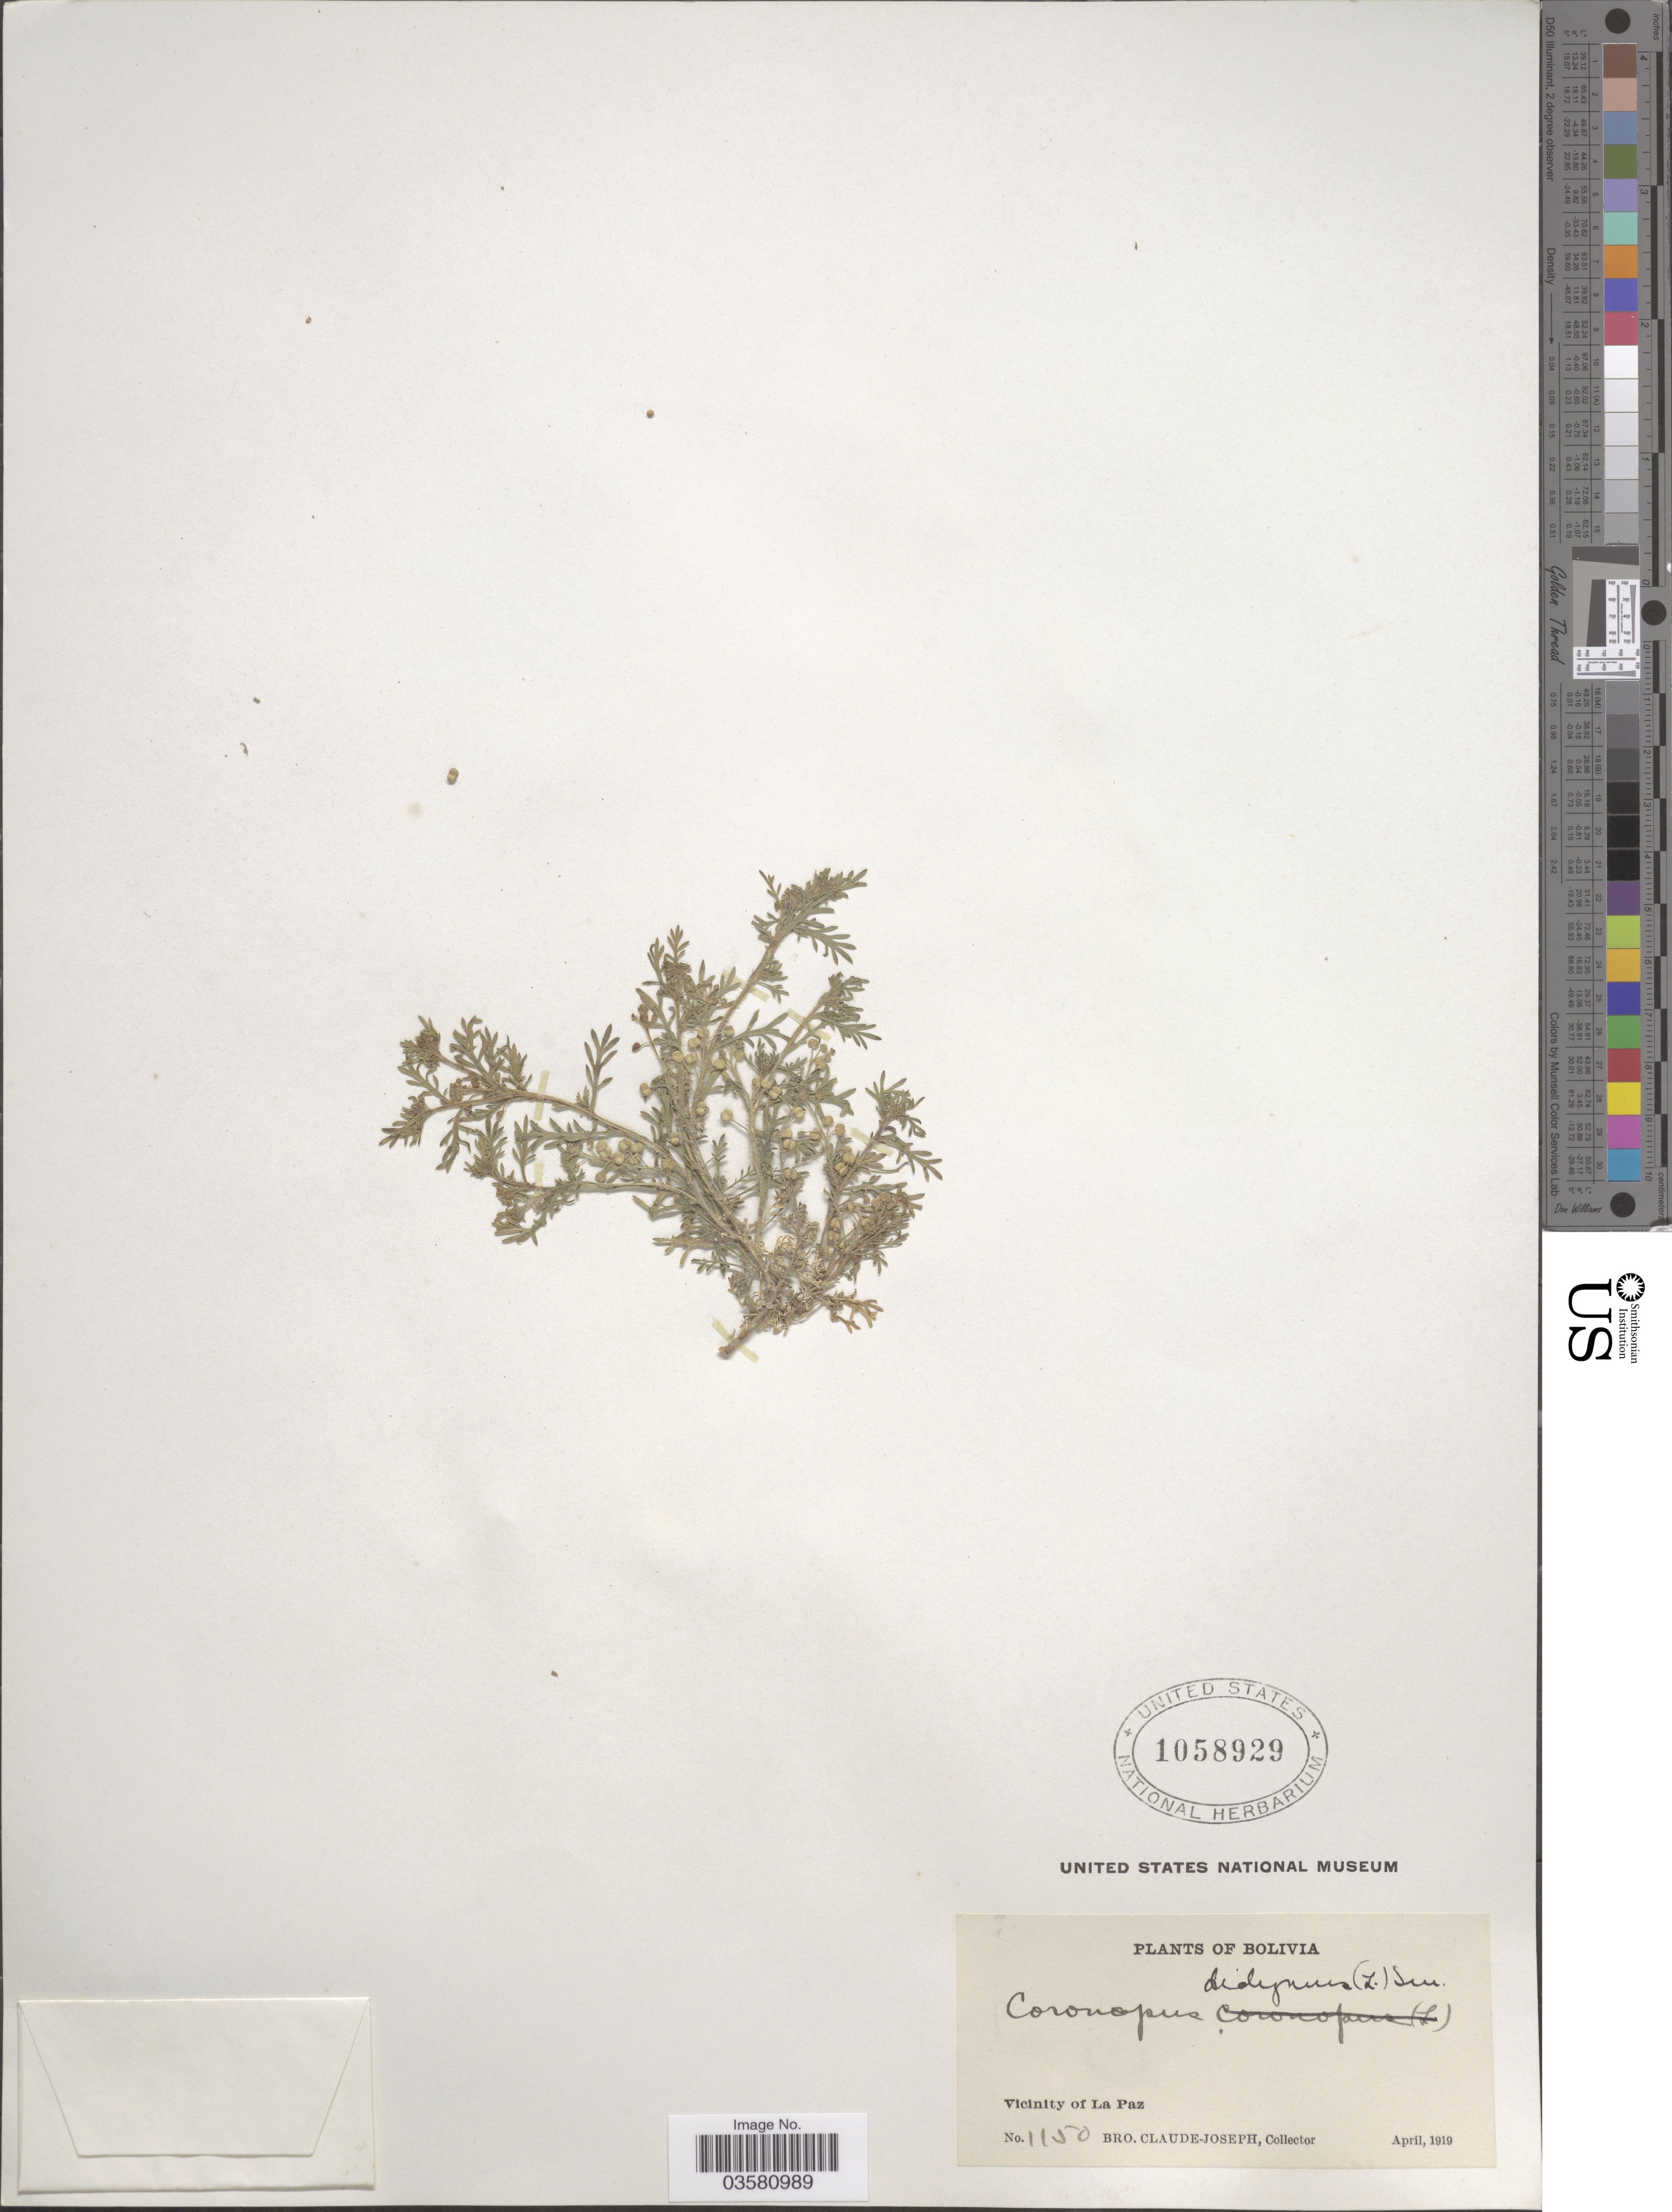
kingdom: Plantae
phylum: Tracheophyta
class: Magnoliopsida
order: Brassicales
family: Brassicaceae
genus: Lepidium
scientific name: Lepidium didymum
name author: L.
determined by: Strong, M. T., (US), Smithsonian Institution - National Museum of Natural History (UNITED STATES)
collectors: Bro. Claude-Joseph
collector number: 1150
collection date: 1919-04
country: Bolivia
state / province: La Paz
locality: Vicinity of La Paz.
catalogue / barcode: US 1058929